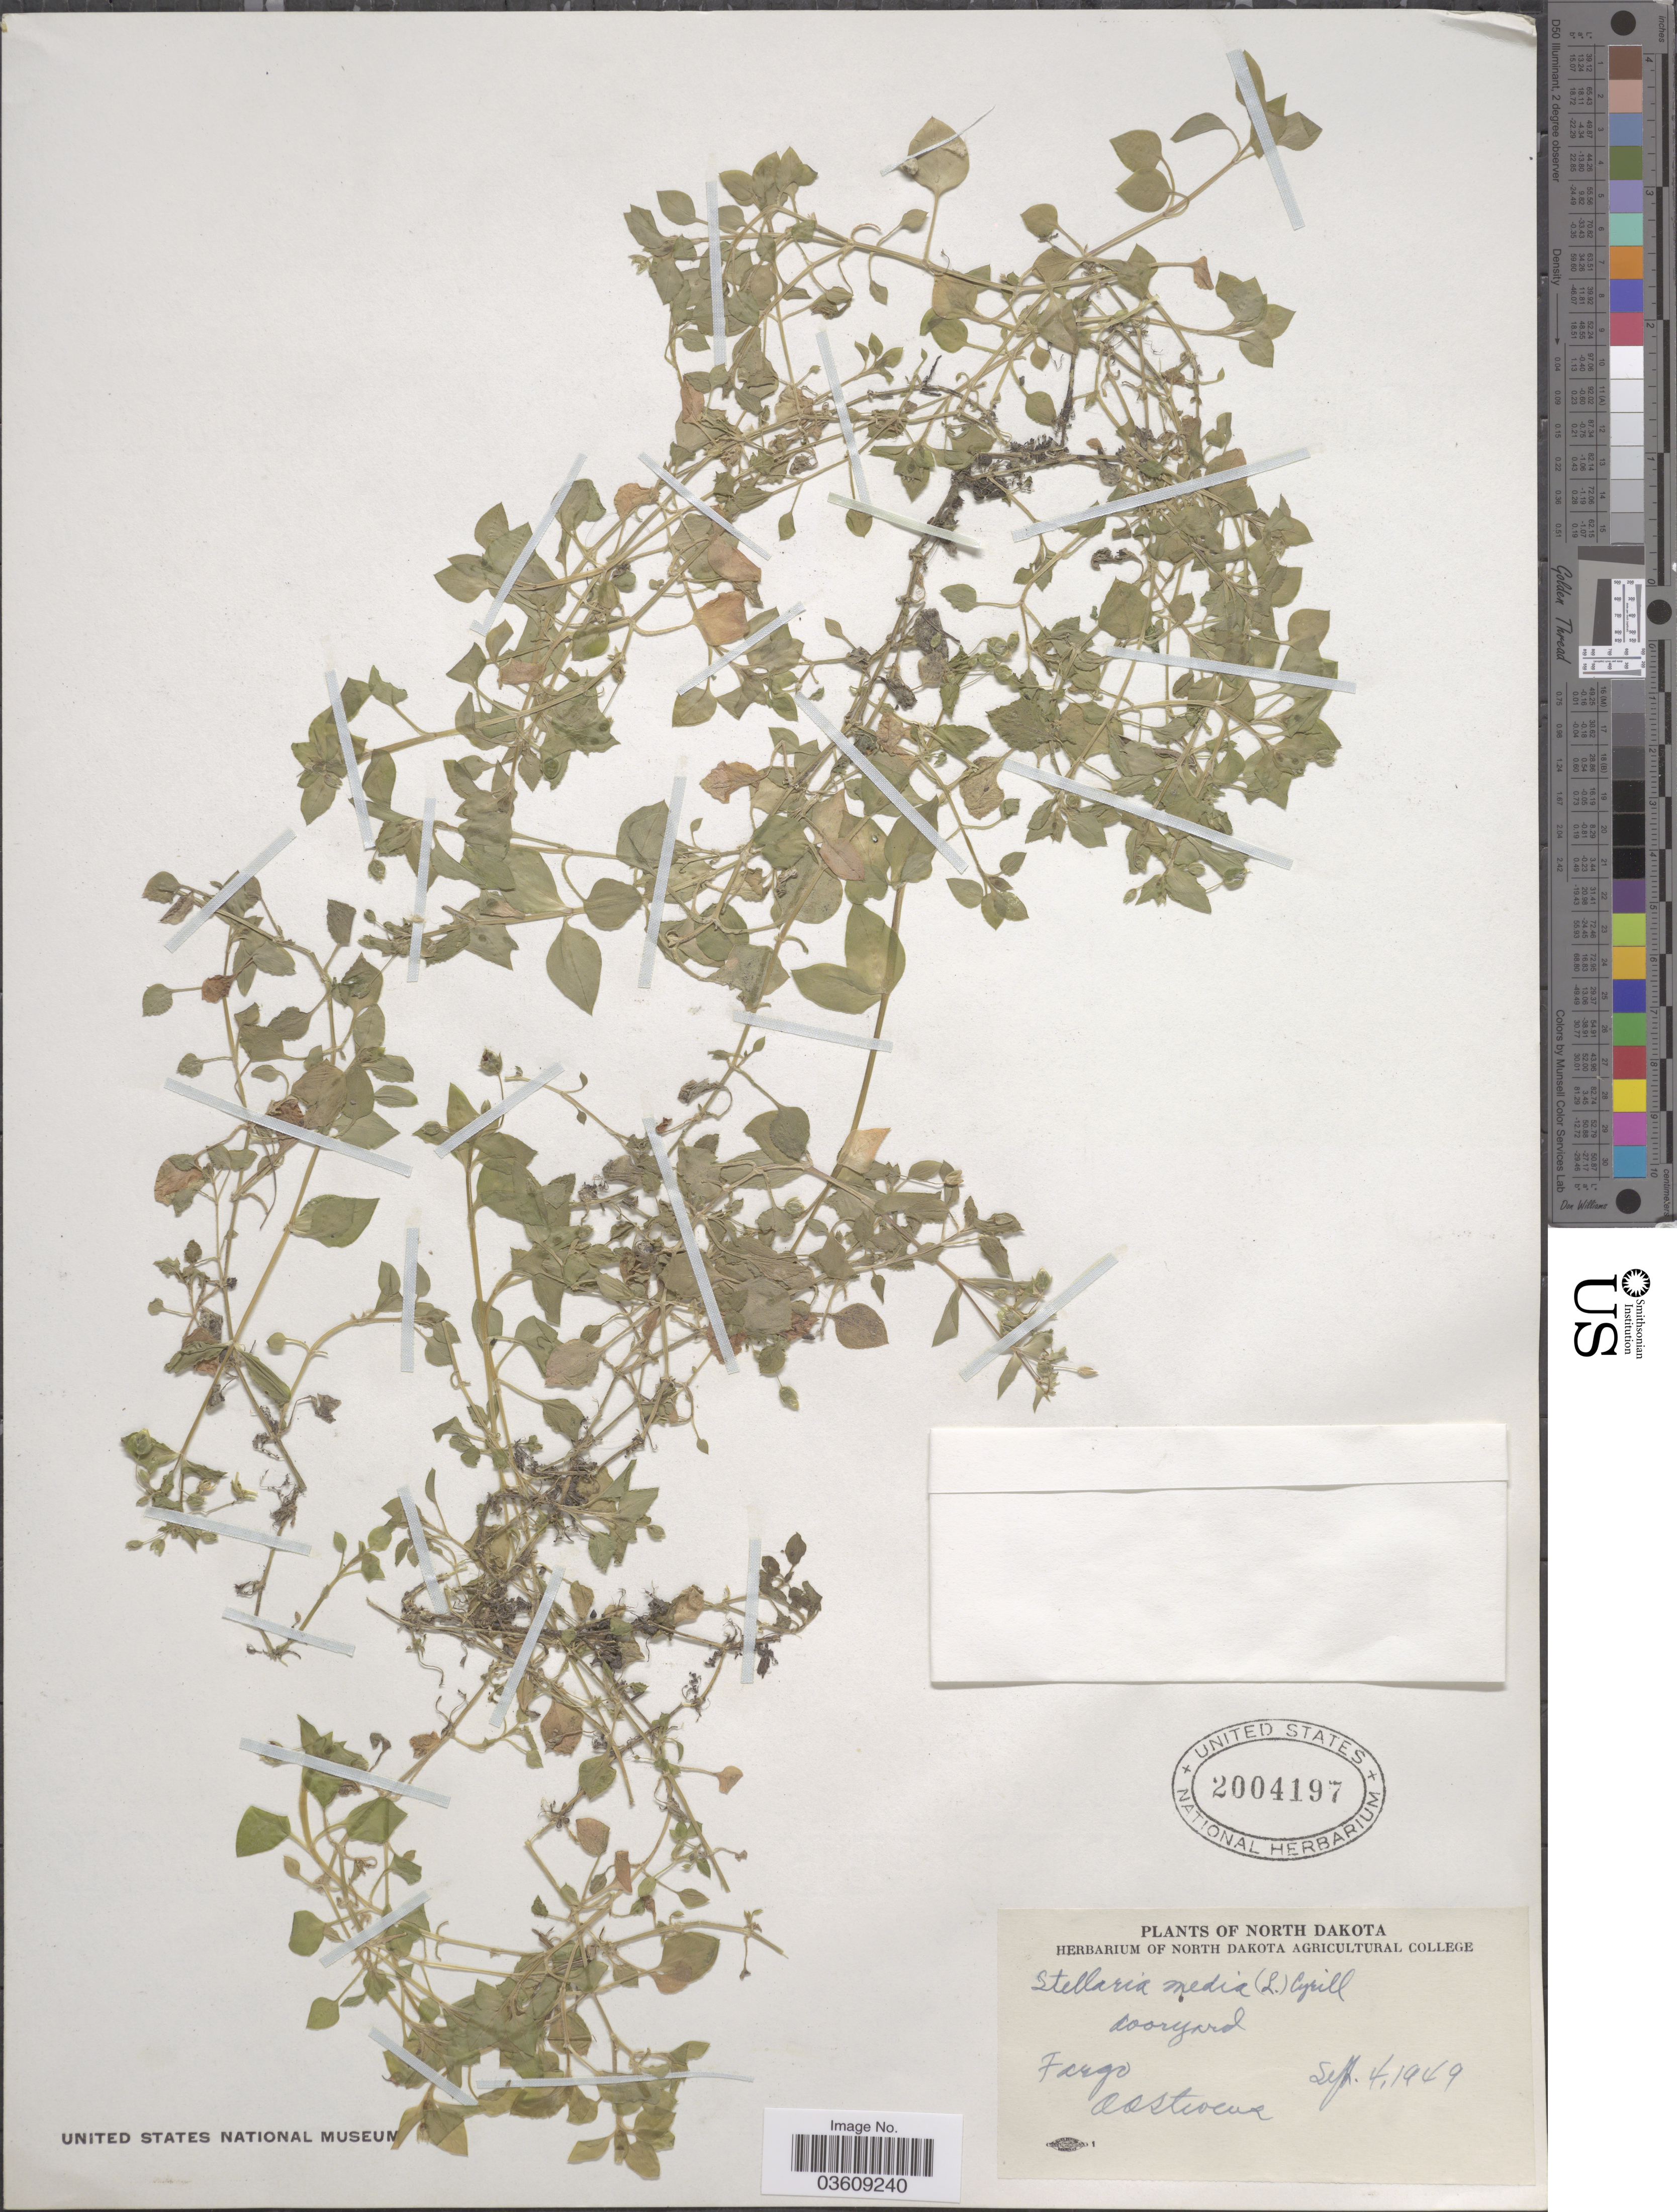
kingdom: Plantae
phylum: Tracheophyta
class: Magnoliopsida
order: Caryophyllales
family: Caryophyllaceae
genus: Stellaria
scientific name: Stellaria media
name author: (L.) Vill.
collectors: O. A. Stevens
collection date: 1949-09-04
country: United States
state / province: North Dakota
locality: Fargo. Dooryard.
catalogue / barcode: US 2004197